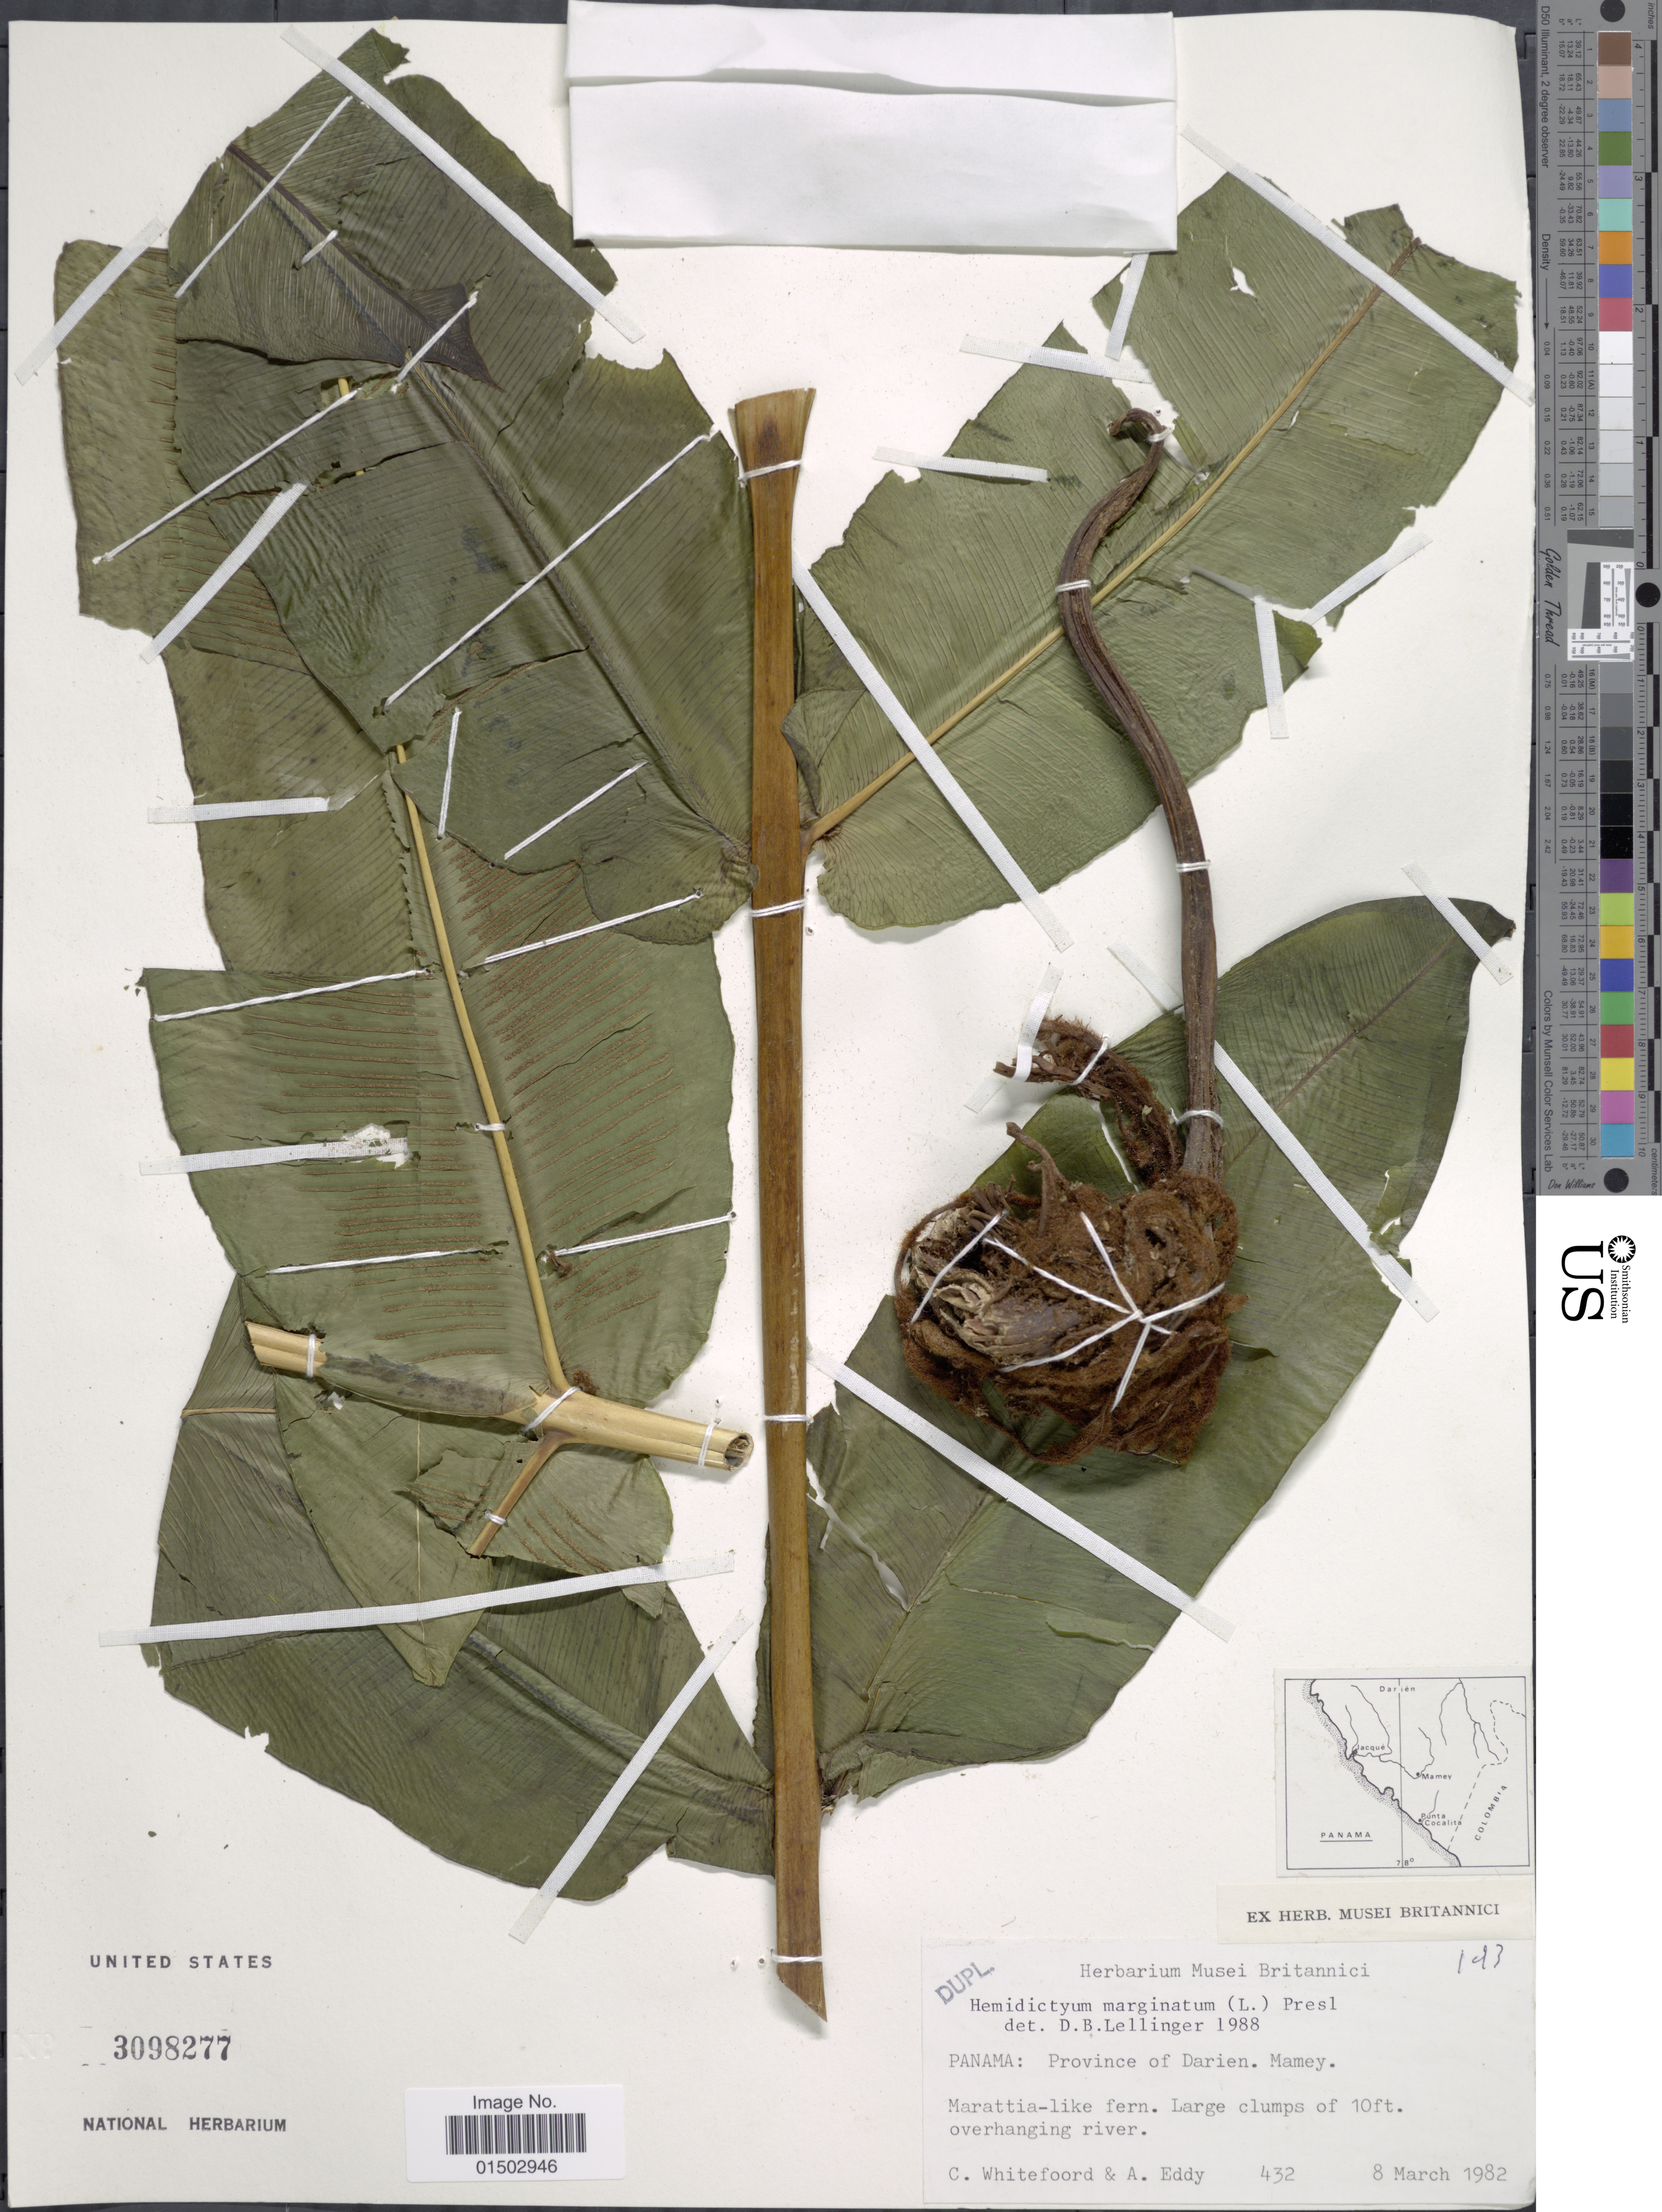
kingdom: Plantae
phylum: Tracheophyta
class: Polypodiopsida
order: Polypodiales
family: Hemidictyaceae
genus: Hemidictyum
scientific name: Hemidictyum marginatum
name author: (L.) C. Presl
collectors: C. Whitefoord & A. Eddy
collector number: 432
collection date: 1982-03-08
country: Panama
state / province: Darién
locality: Province of Darien. Mamey. Marattia- like fern. Large clumps of 10ft. overhanging river.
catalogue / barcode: US 3098277